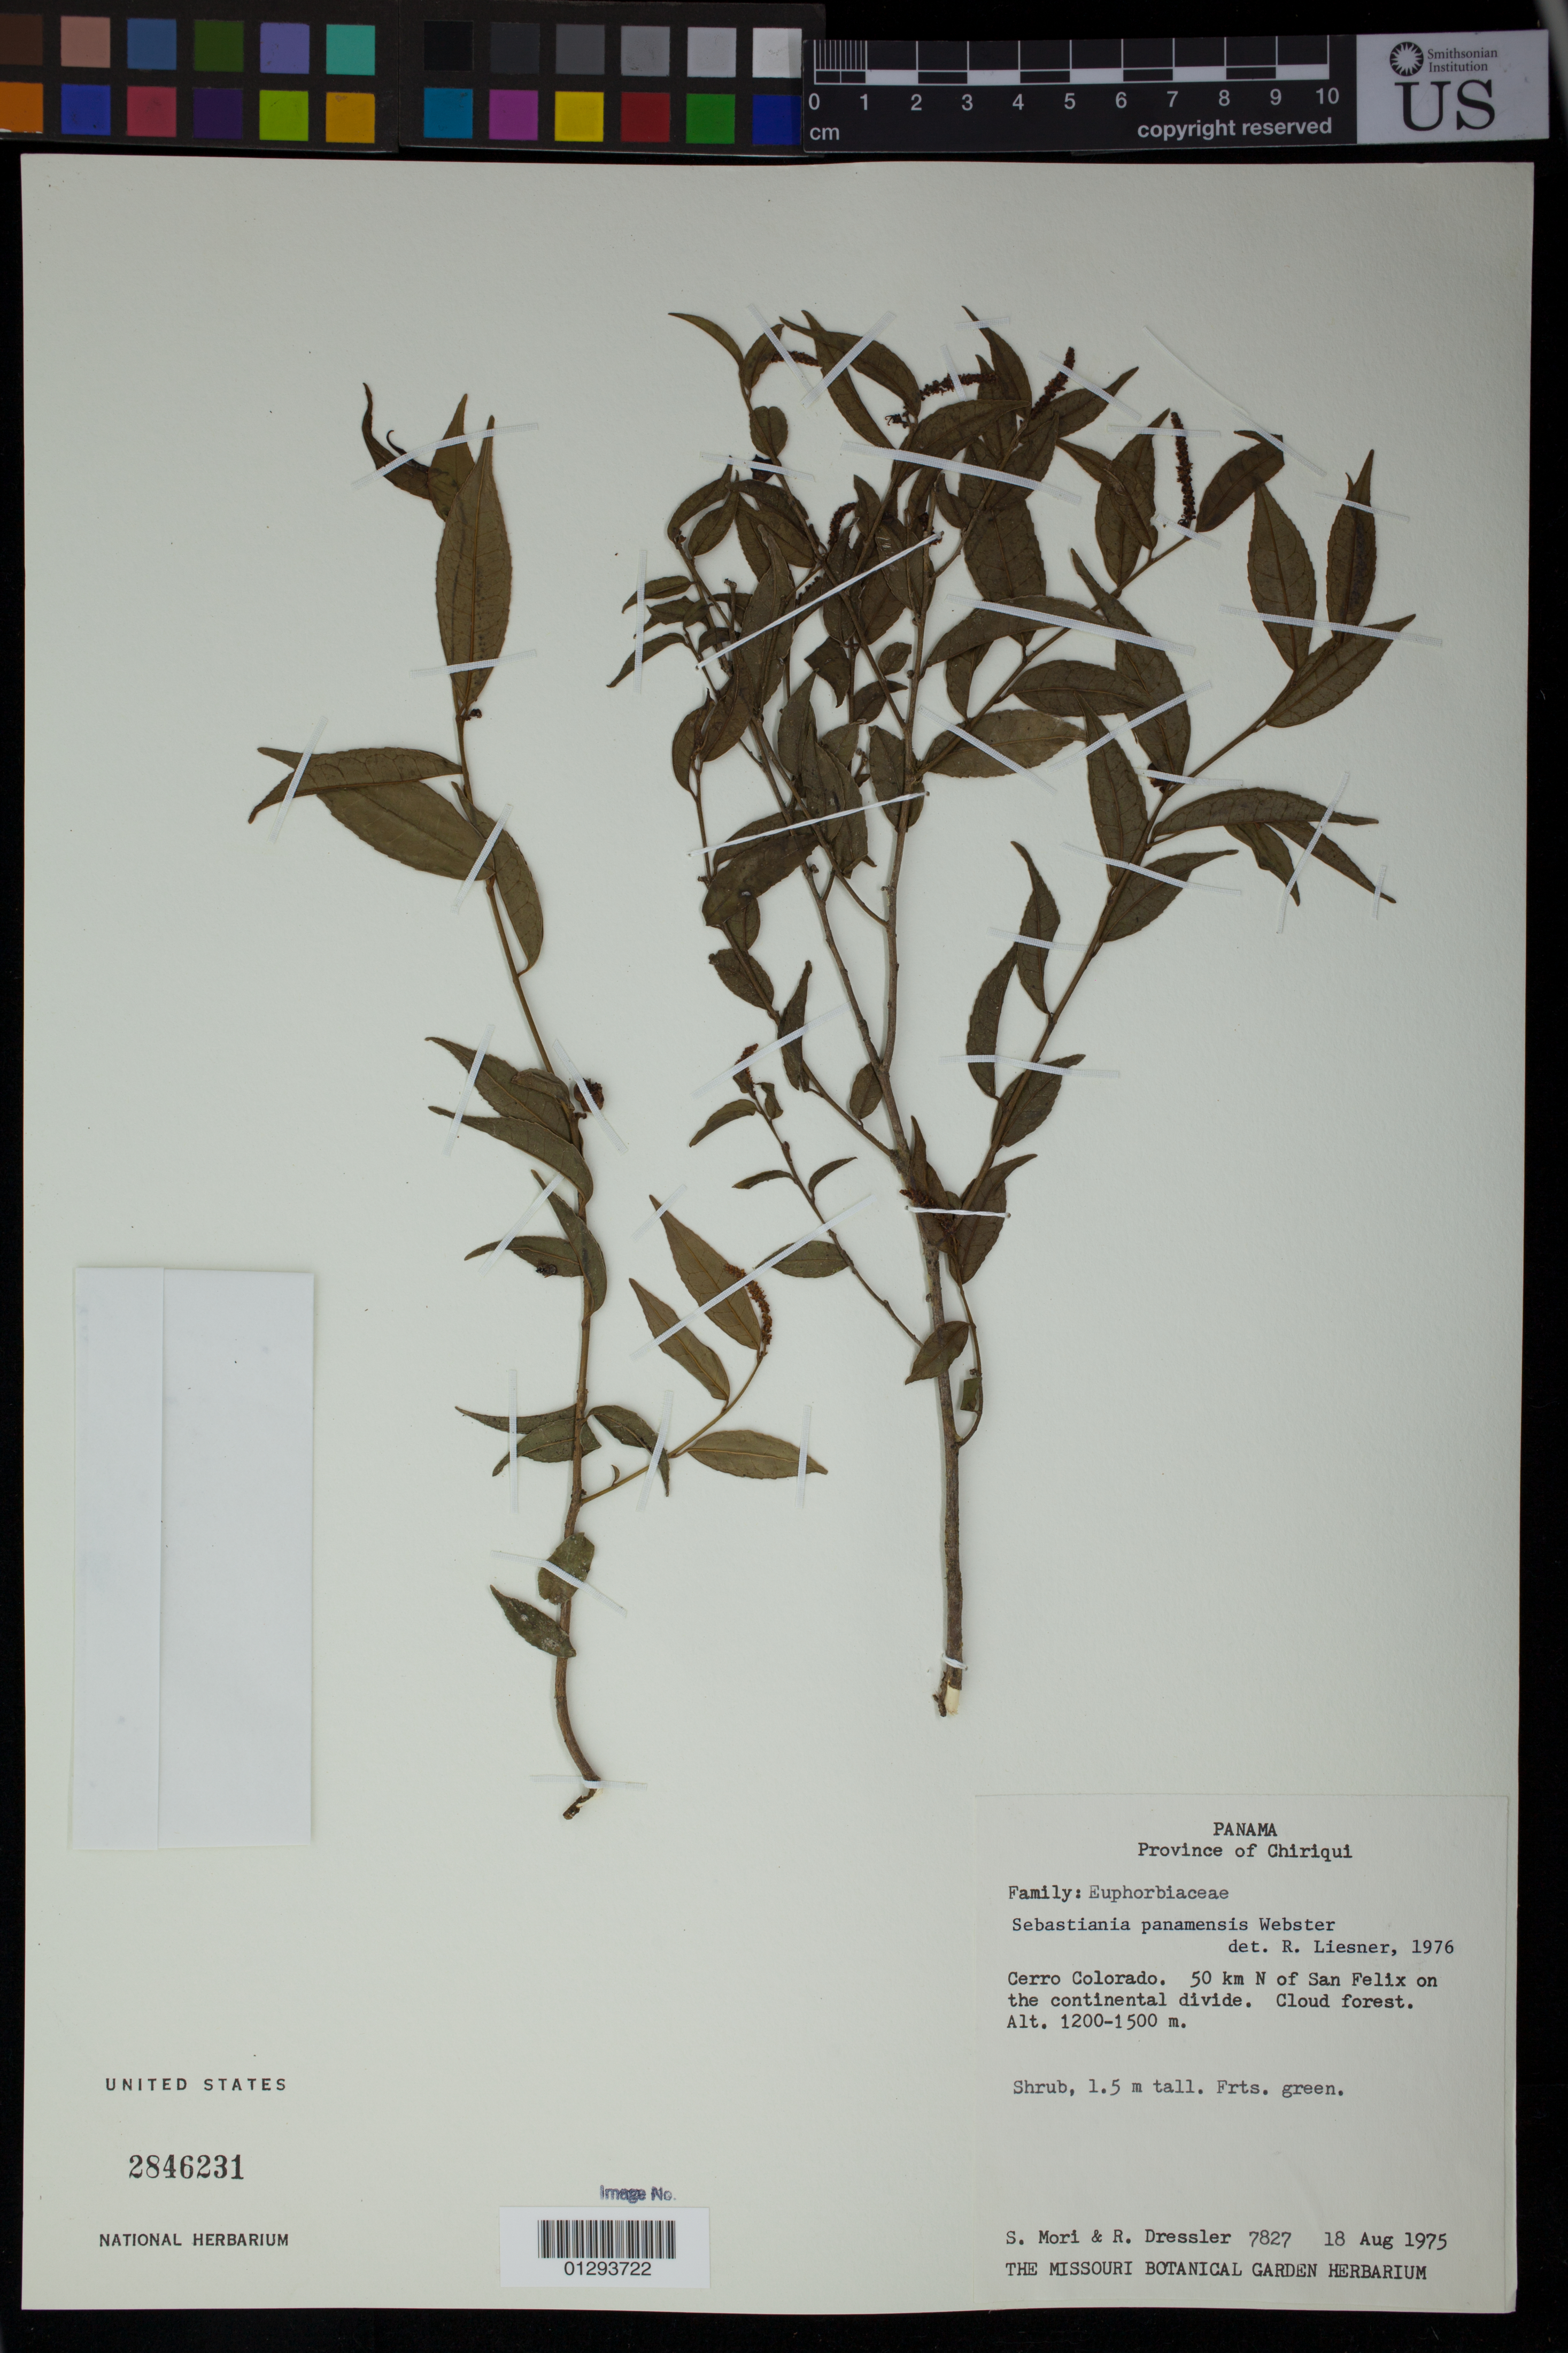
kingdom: Plantae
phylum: Tracheophyta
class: Magnoliopsida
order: Malpighiales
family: Euphorbiaceae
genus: Sebastiania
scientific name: Sebastiania panamensis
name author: G.L. Webster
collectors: S. Mori & R. Dressler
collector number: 7827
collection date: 1975-08-18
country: Panama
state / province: Chiriqui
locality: Cerro Colorado, 50 km N of San Felix on the continental divide.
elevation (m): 1200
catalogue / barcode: US 2846231